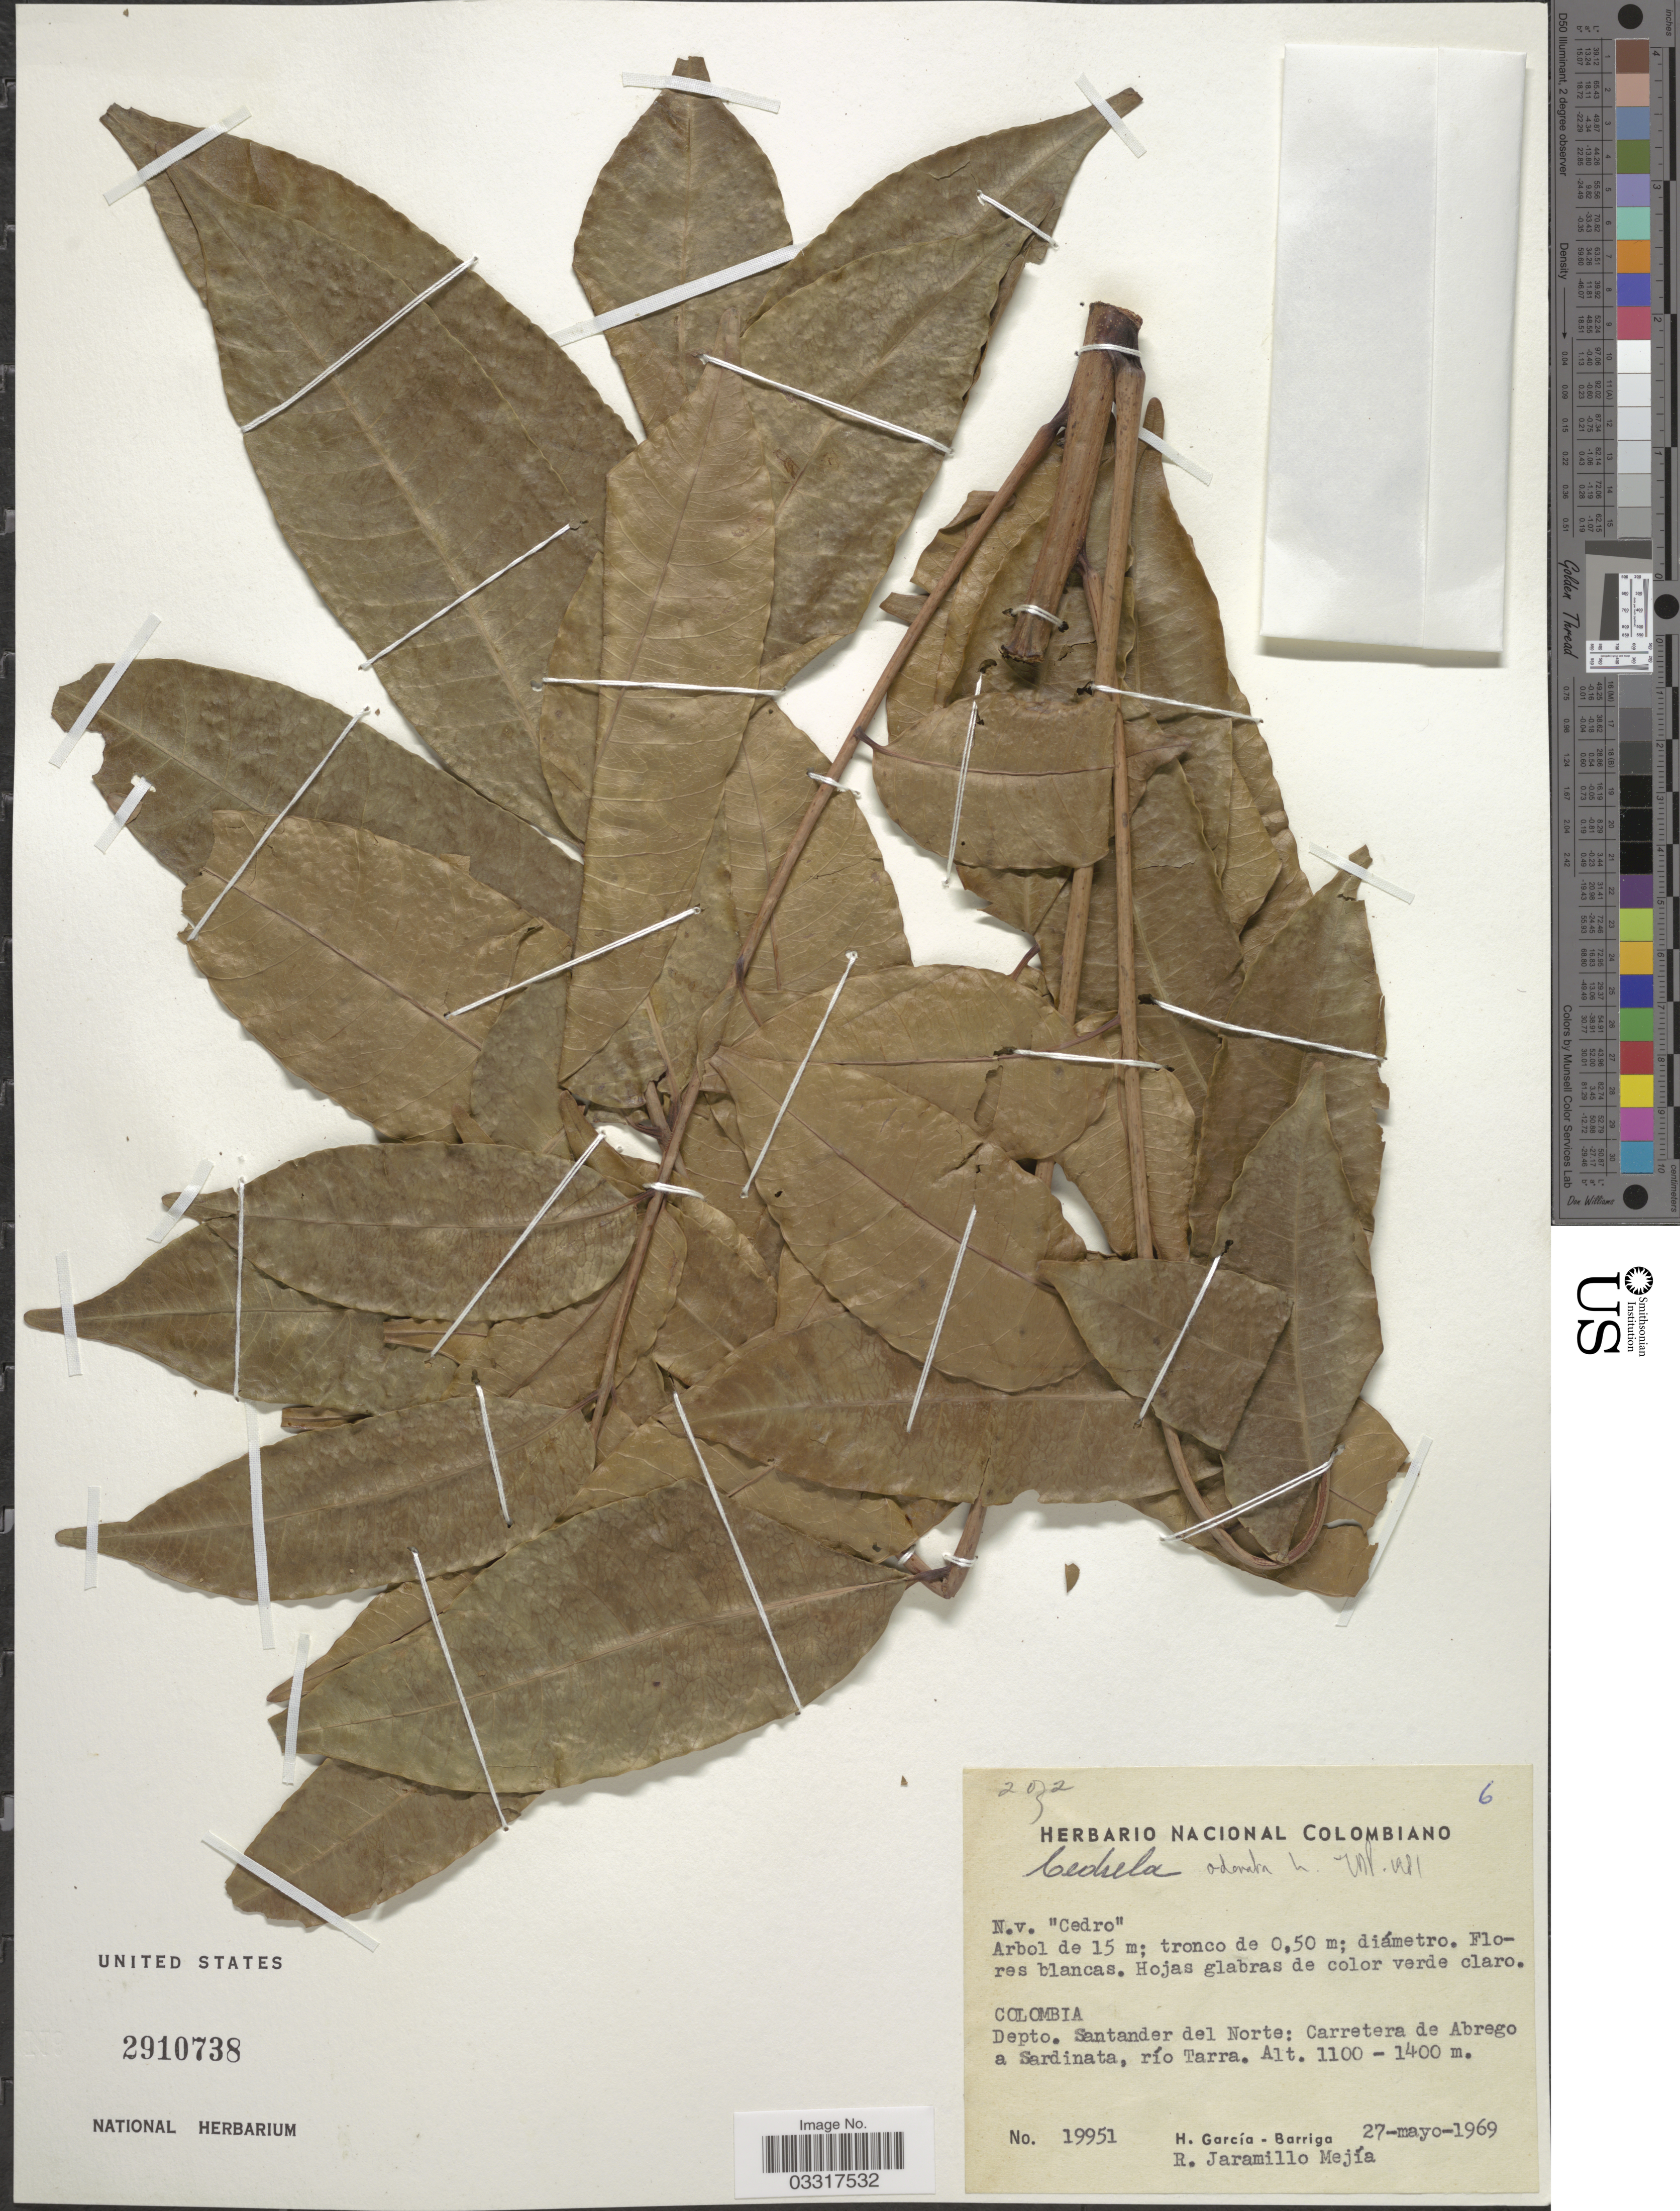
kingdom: Plantae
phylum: Tracheophyta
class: Magnoliopsida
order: Sapindales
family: Meliaceae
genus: Cedrela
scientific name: Cedrela odorata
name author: L.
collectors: H. García Barriga & R. Jaramillo M.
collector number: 19951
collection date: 1969-05-27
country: Colombia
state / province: Norte de Santander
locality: Depto. Santander del Norte: Carretera de Abrego a Sardinata, río Tarra.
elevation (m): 1100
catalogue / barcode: US 2910738